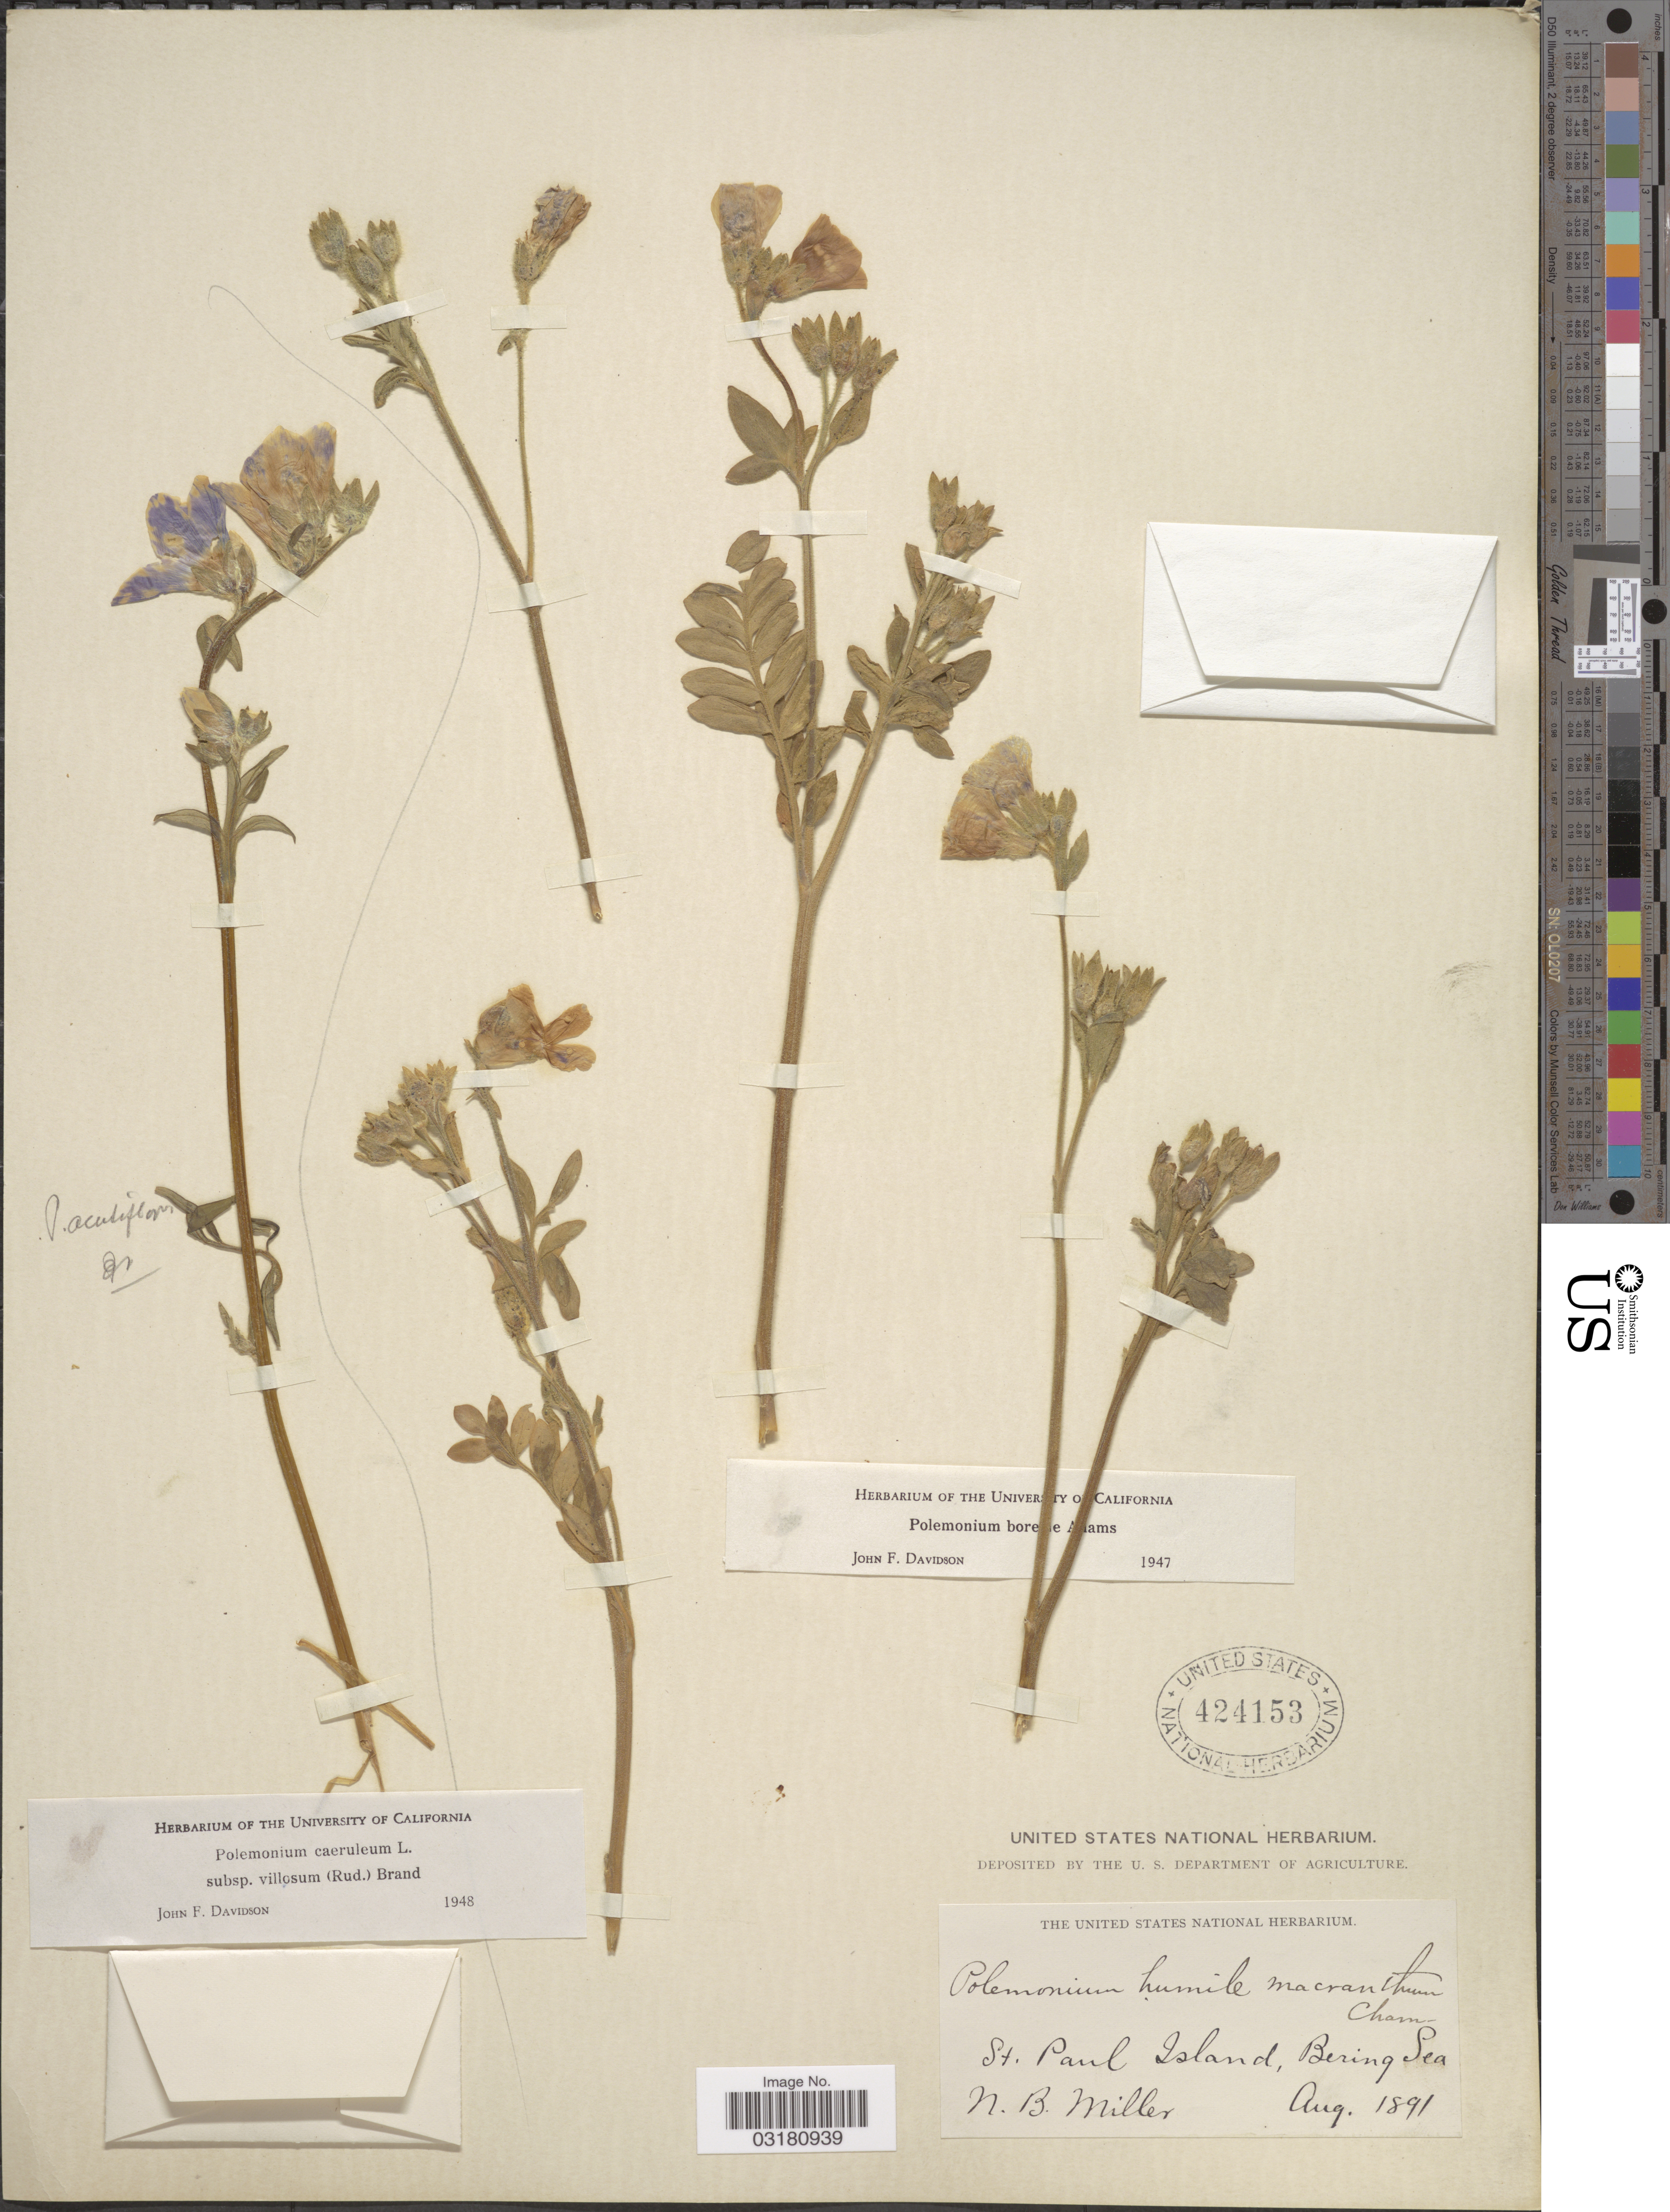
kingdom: Plantae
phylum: Tracheophyta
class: Magnoliopsida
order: Ericales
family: Polemoniaceae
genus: Polemonium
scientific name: Polemonium boreale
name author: Adams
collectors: N. Miller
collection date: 1891-08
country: United States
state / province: Alaska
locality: St. Paul Island, Bering Sea.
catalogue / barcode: US 424153